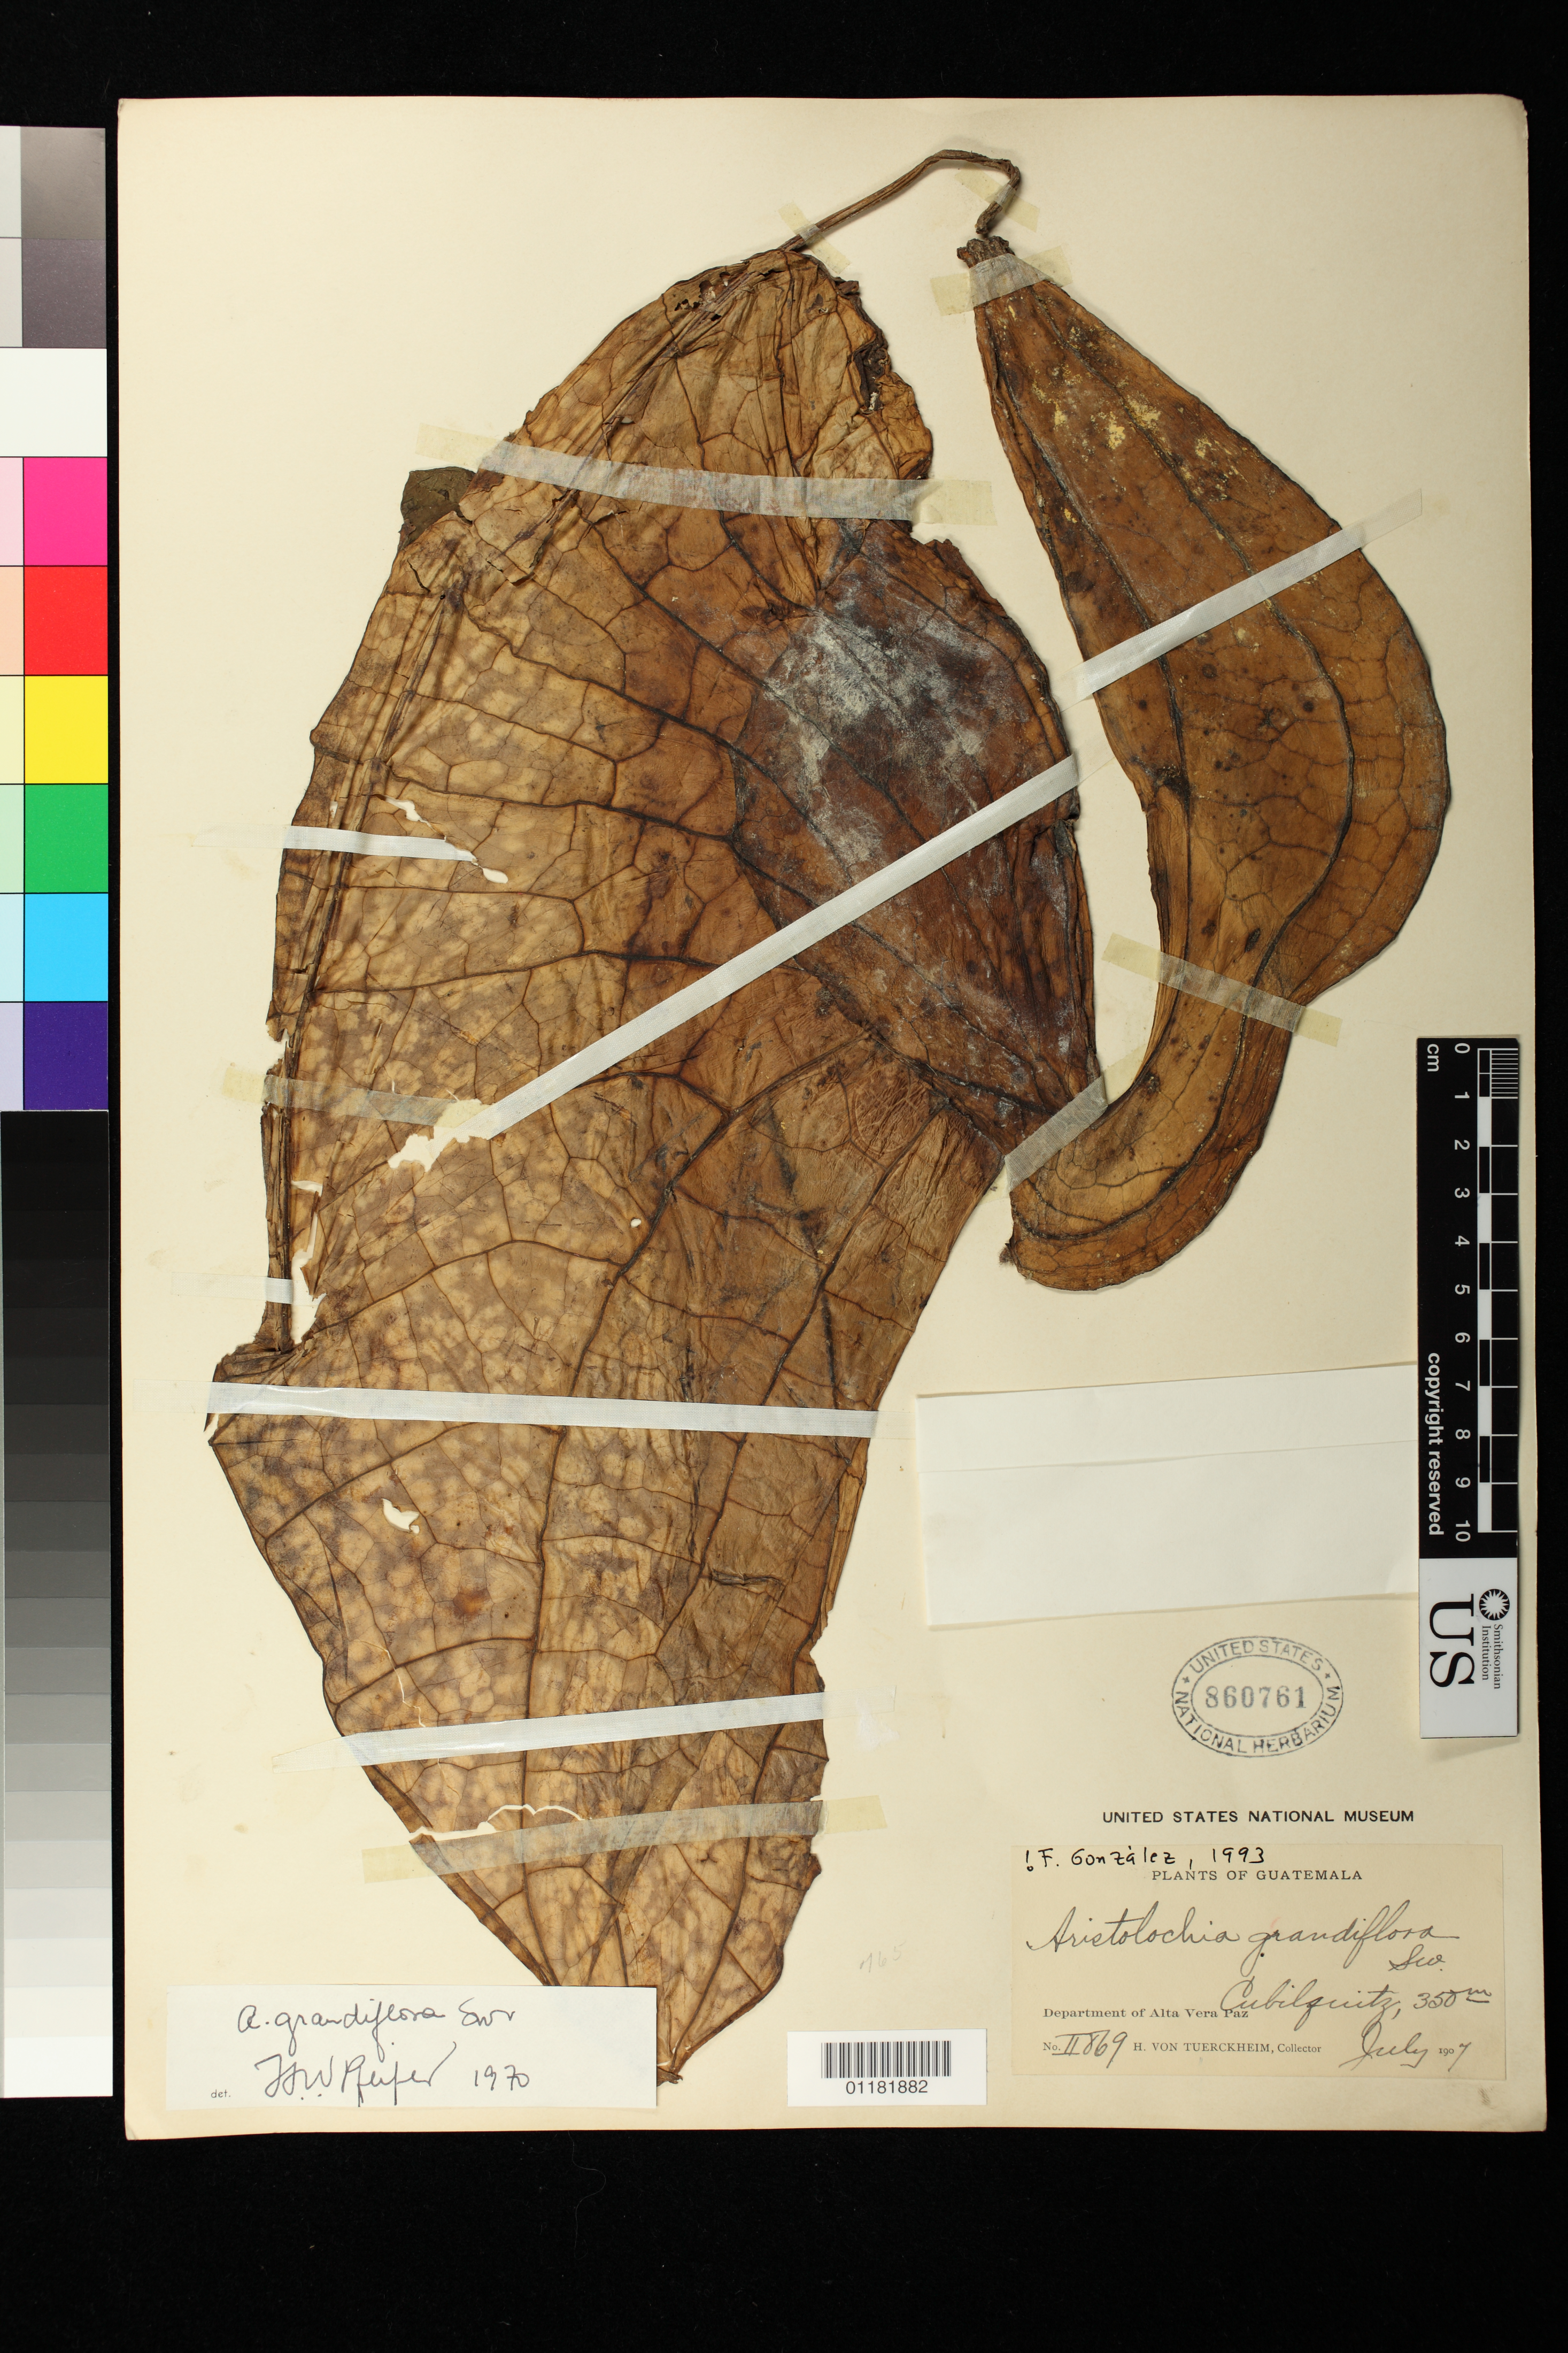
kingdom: Plantae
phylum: Tracheophyta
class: Magnoliopsida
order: Piperales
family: Aristolochiaceae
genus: Aristolochia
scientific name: Aristolochia grandiflora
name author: Sw.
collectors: H. von Türckheim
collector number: II869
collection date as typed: Jul 1907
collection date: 1907-07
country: Guatemala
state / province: Alta Verapaz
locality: Cubilquitz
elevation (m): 350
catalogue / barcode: US 860761